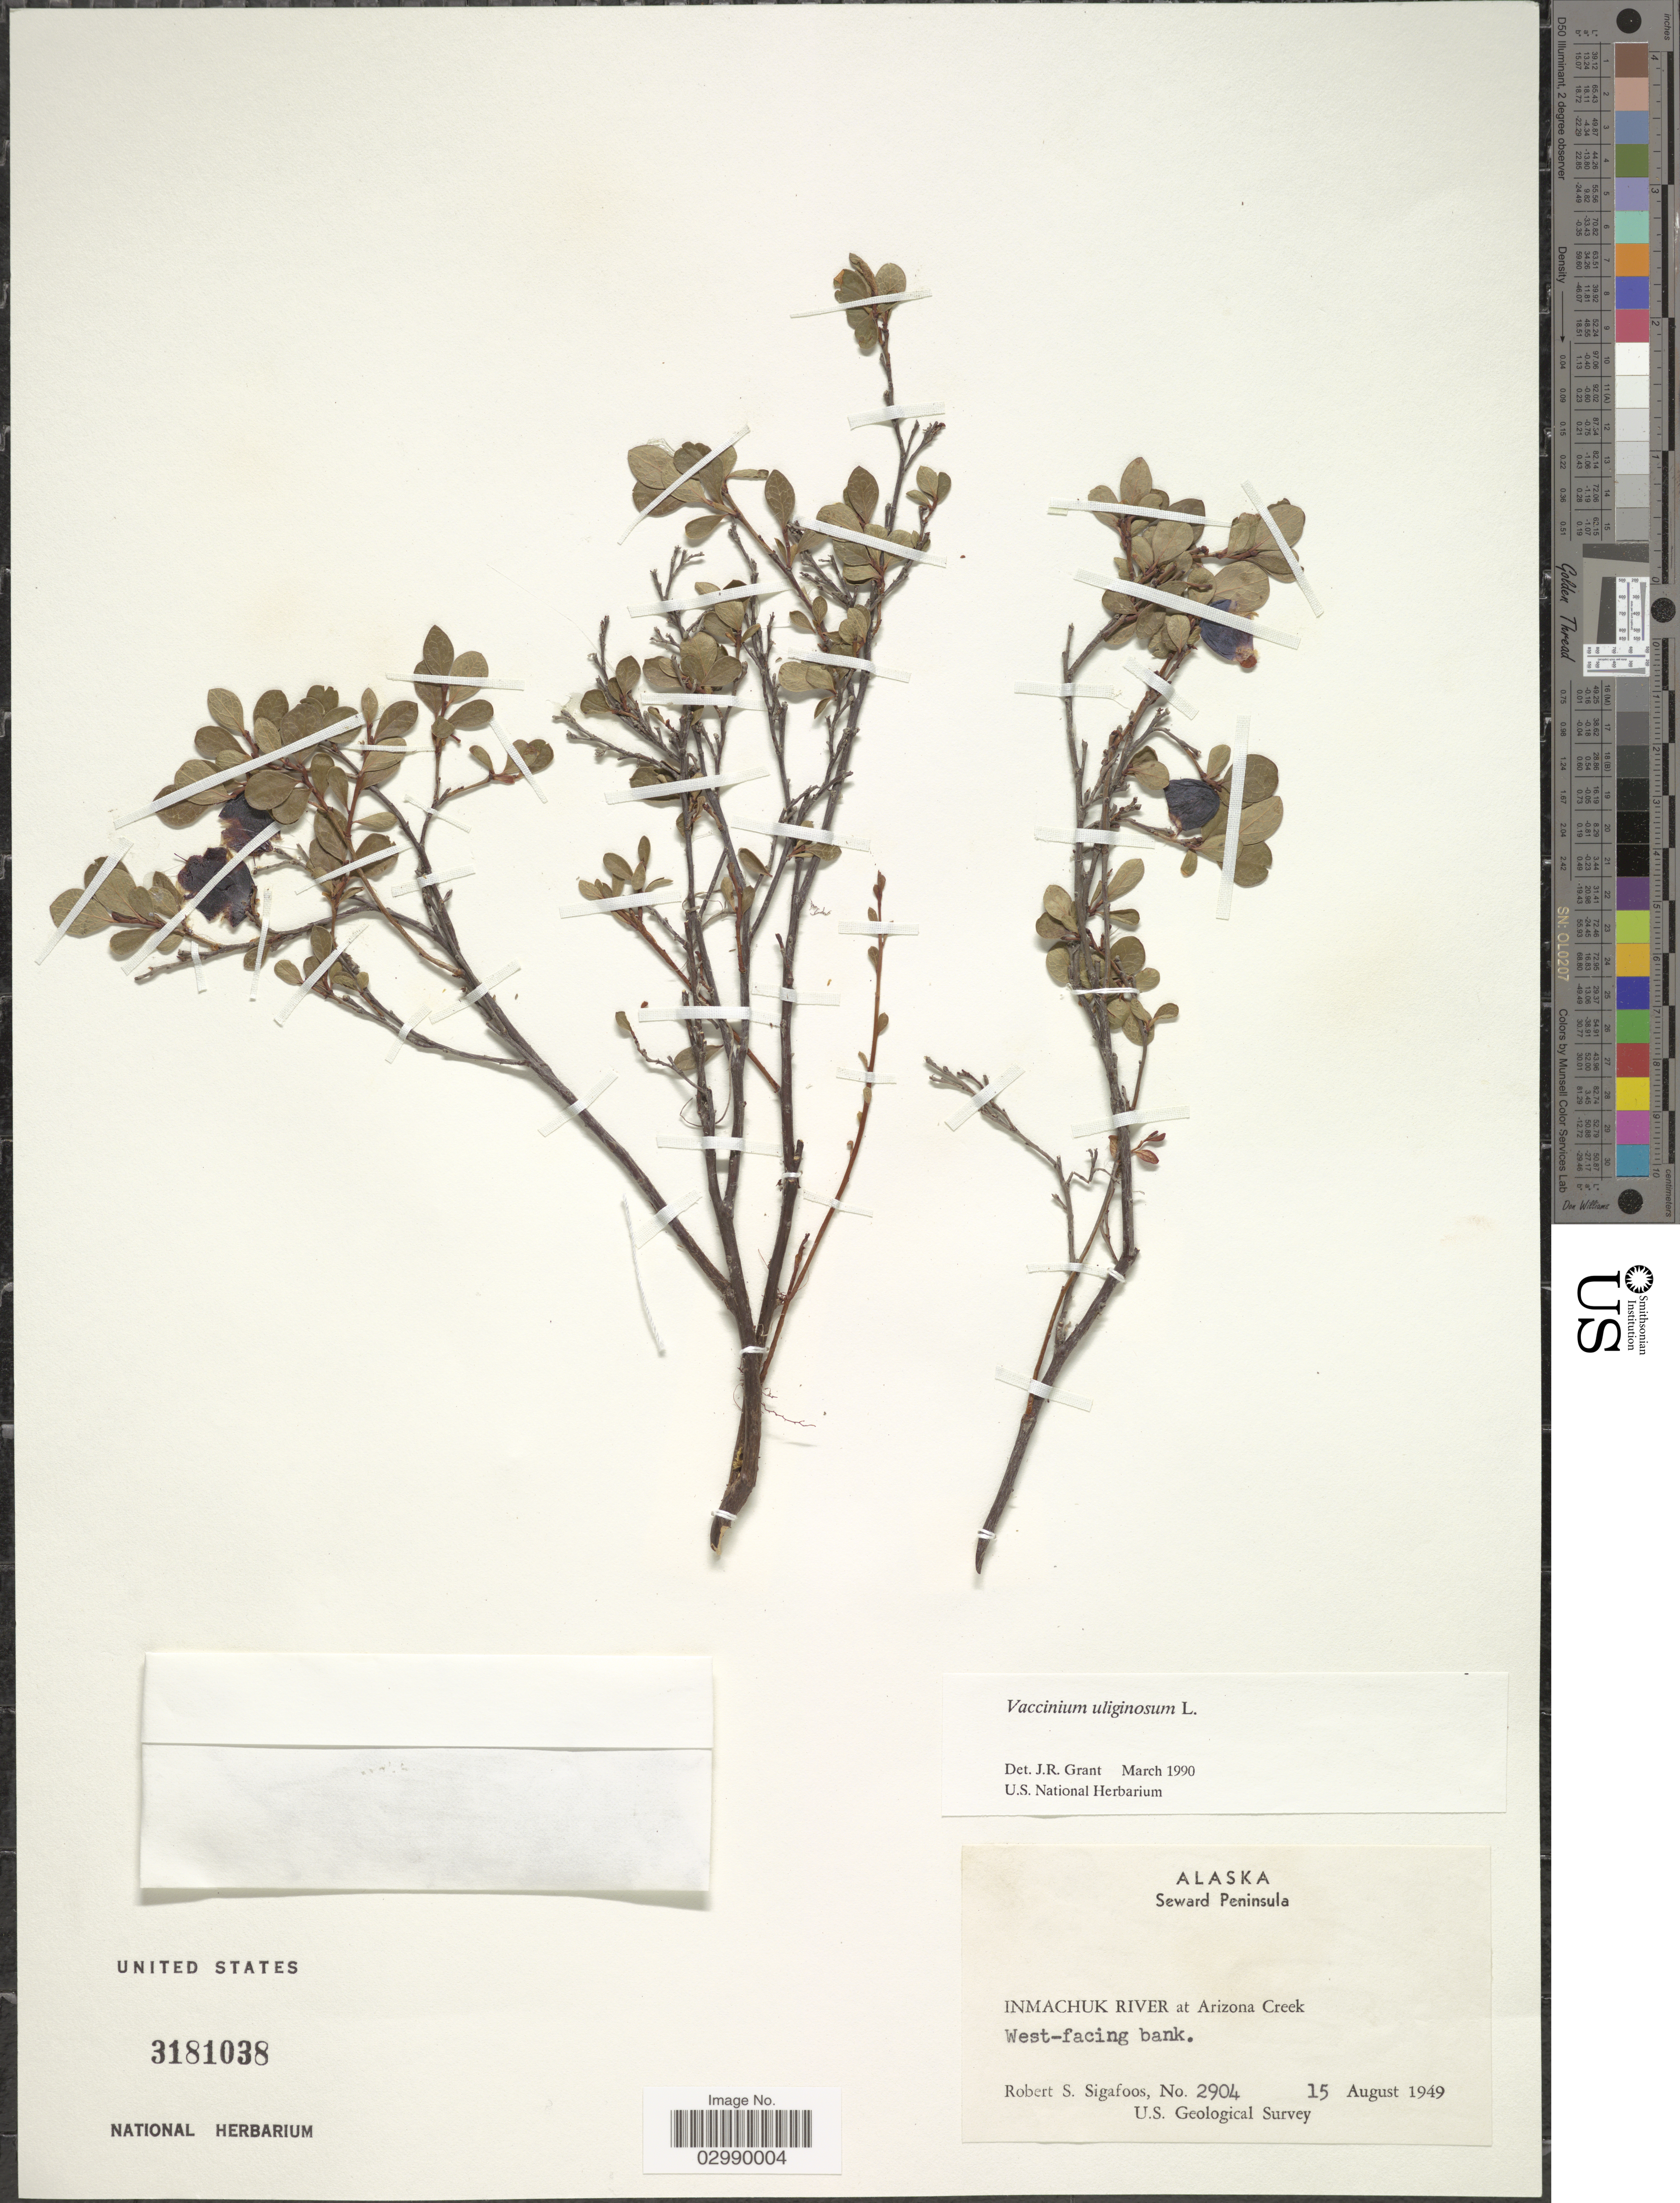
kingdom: Plantae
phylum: Tracheophyta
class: Magnoliopsida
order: Ericales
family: Ericaceae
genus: Vaccinium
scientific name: Vaccinium uliginosum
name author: L.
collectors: R. Sigafoos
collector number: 2904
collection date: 1949-08-15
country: United States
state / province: Alaska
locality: Seward Peninsula, Inmachuk River at Arizona Creek, West-Facing bank.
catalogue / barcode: US 3181038